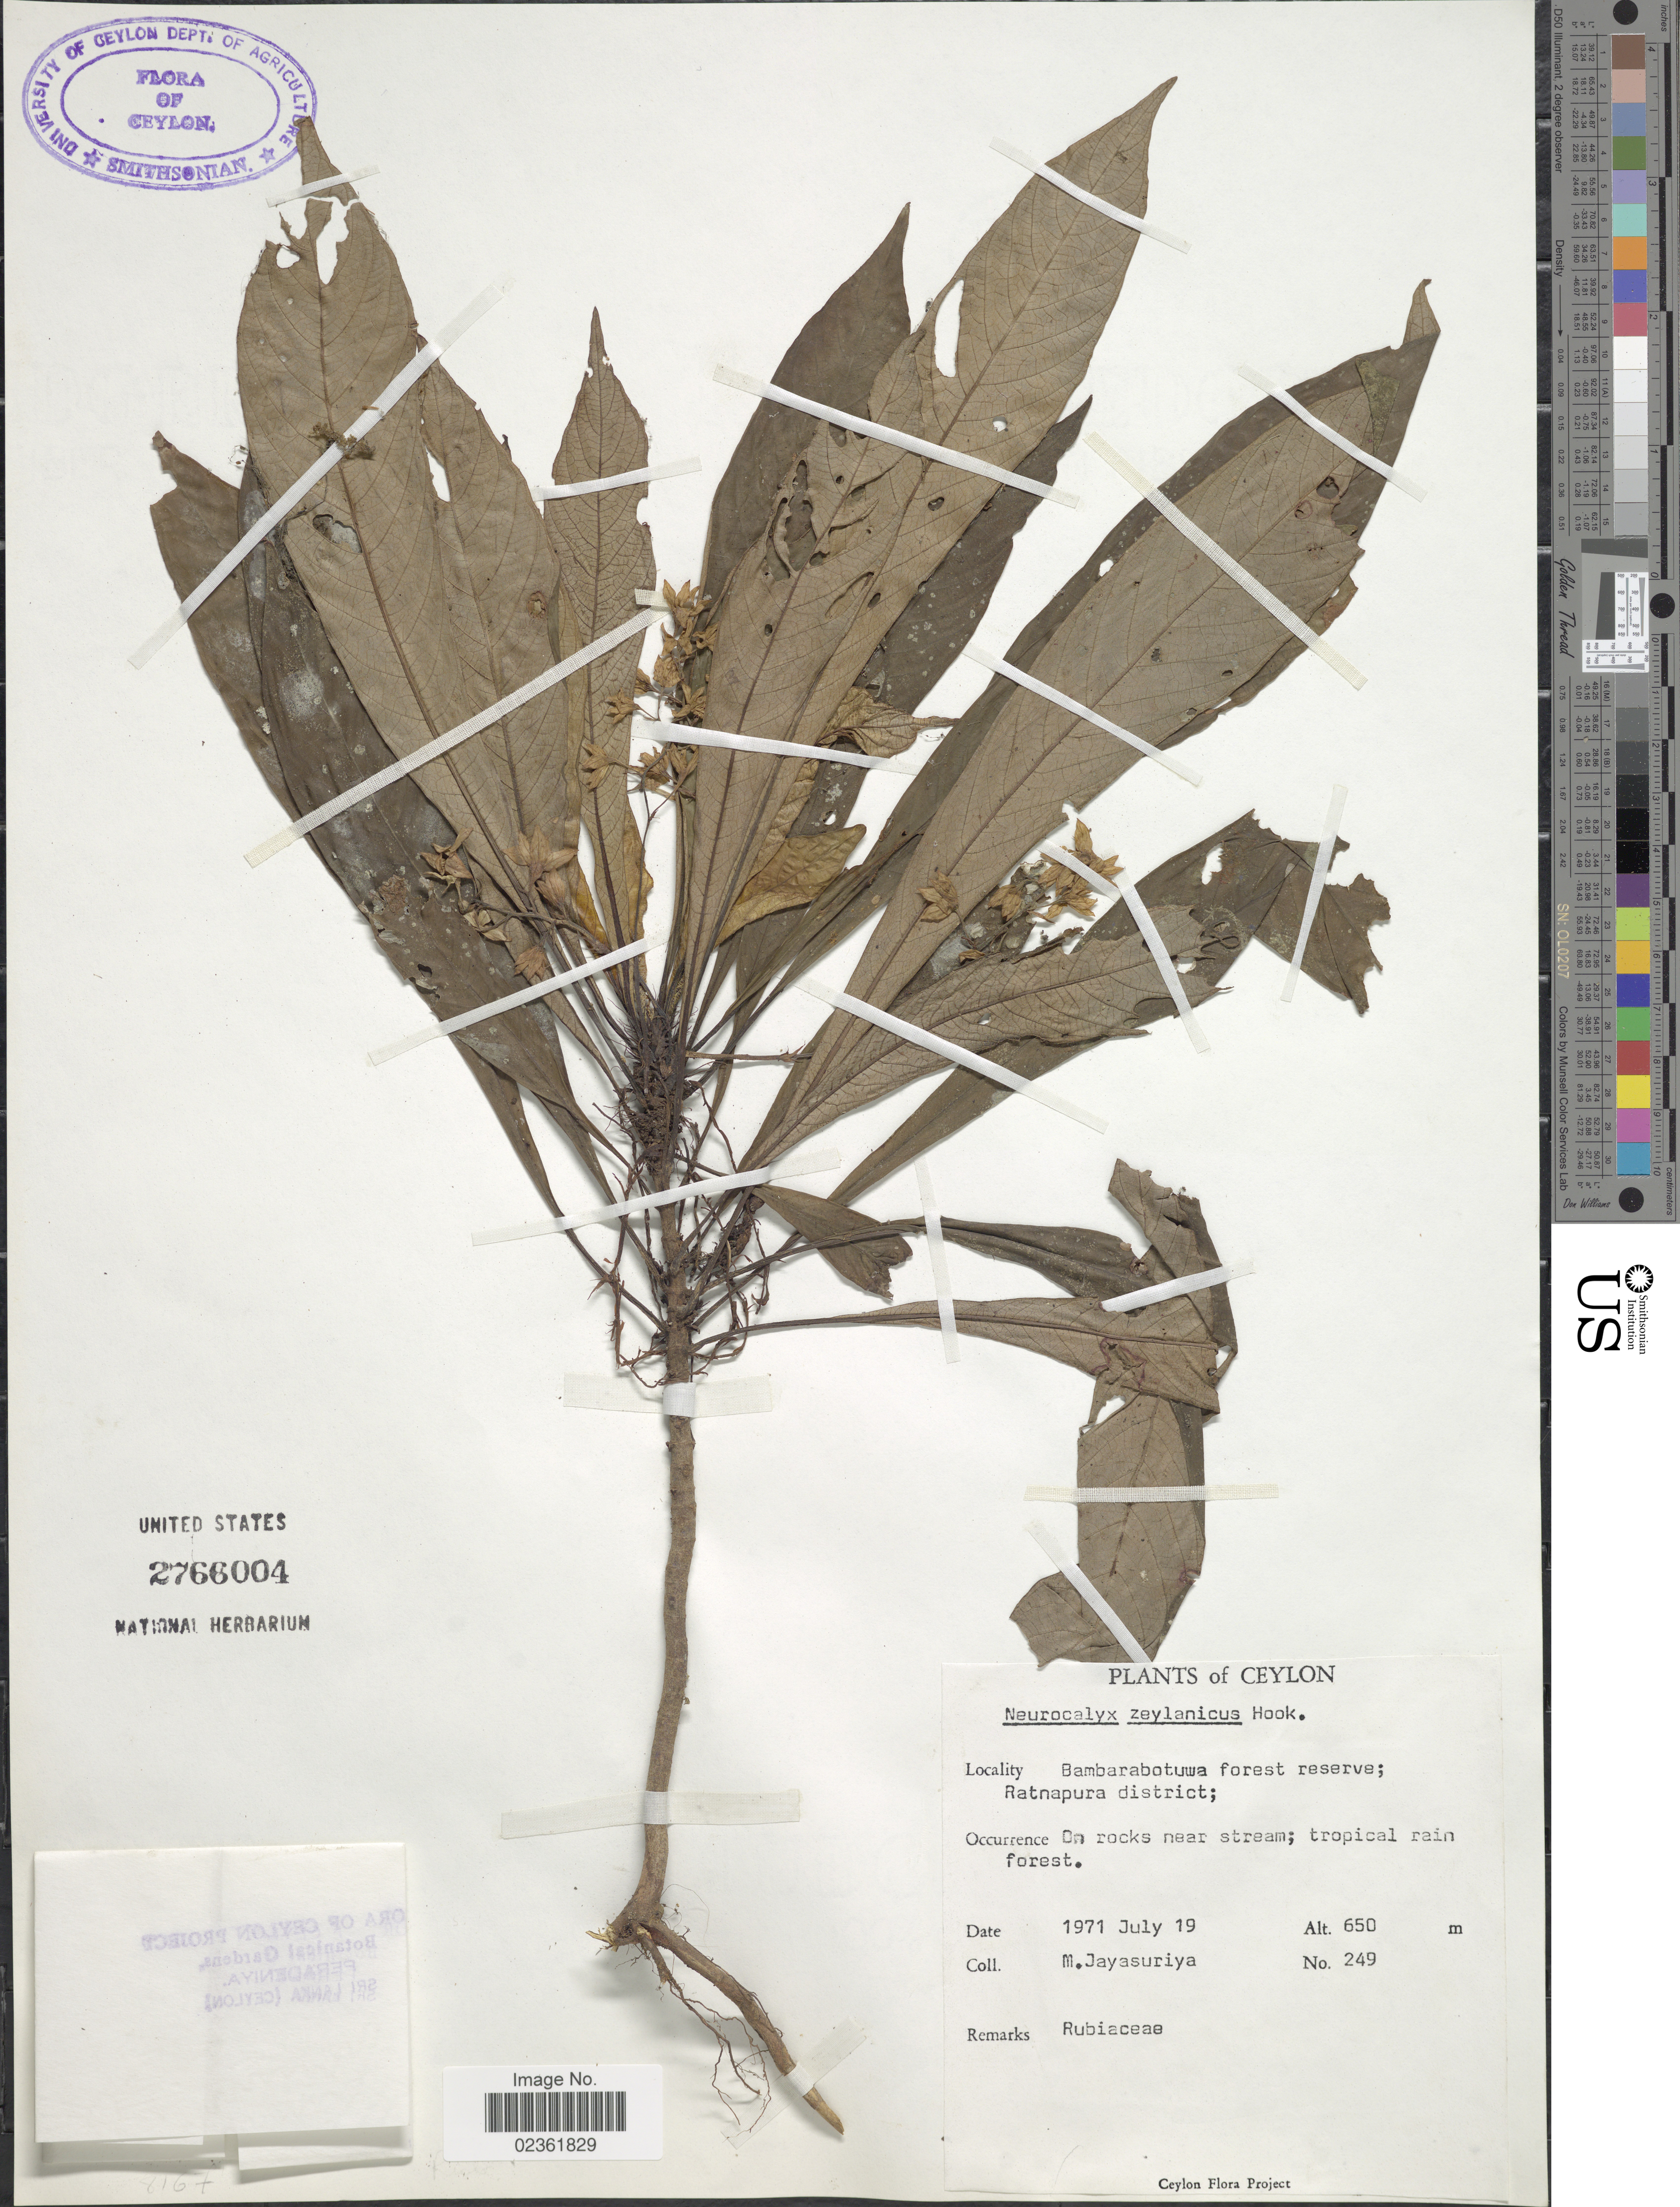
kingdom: Plantae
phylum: Tracheophyta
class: Magnoliopsida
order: Gentianales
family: Rubiaceae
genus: Neurocalyx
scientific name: Neurocalyx zeylanicus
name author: Hook.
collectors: M. Jayasuriya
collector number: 249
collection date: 1971-07-19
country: Sri Lanka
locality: Ceylon, Bambarabotuwa forest reserve; Ratnapura district, on rocks near stream.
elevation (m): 650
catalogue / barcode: US 2766004